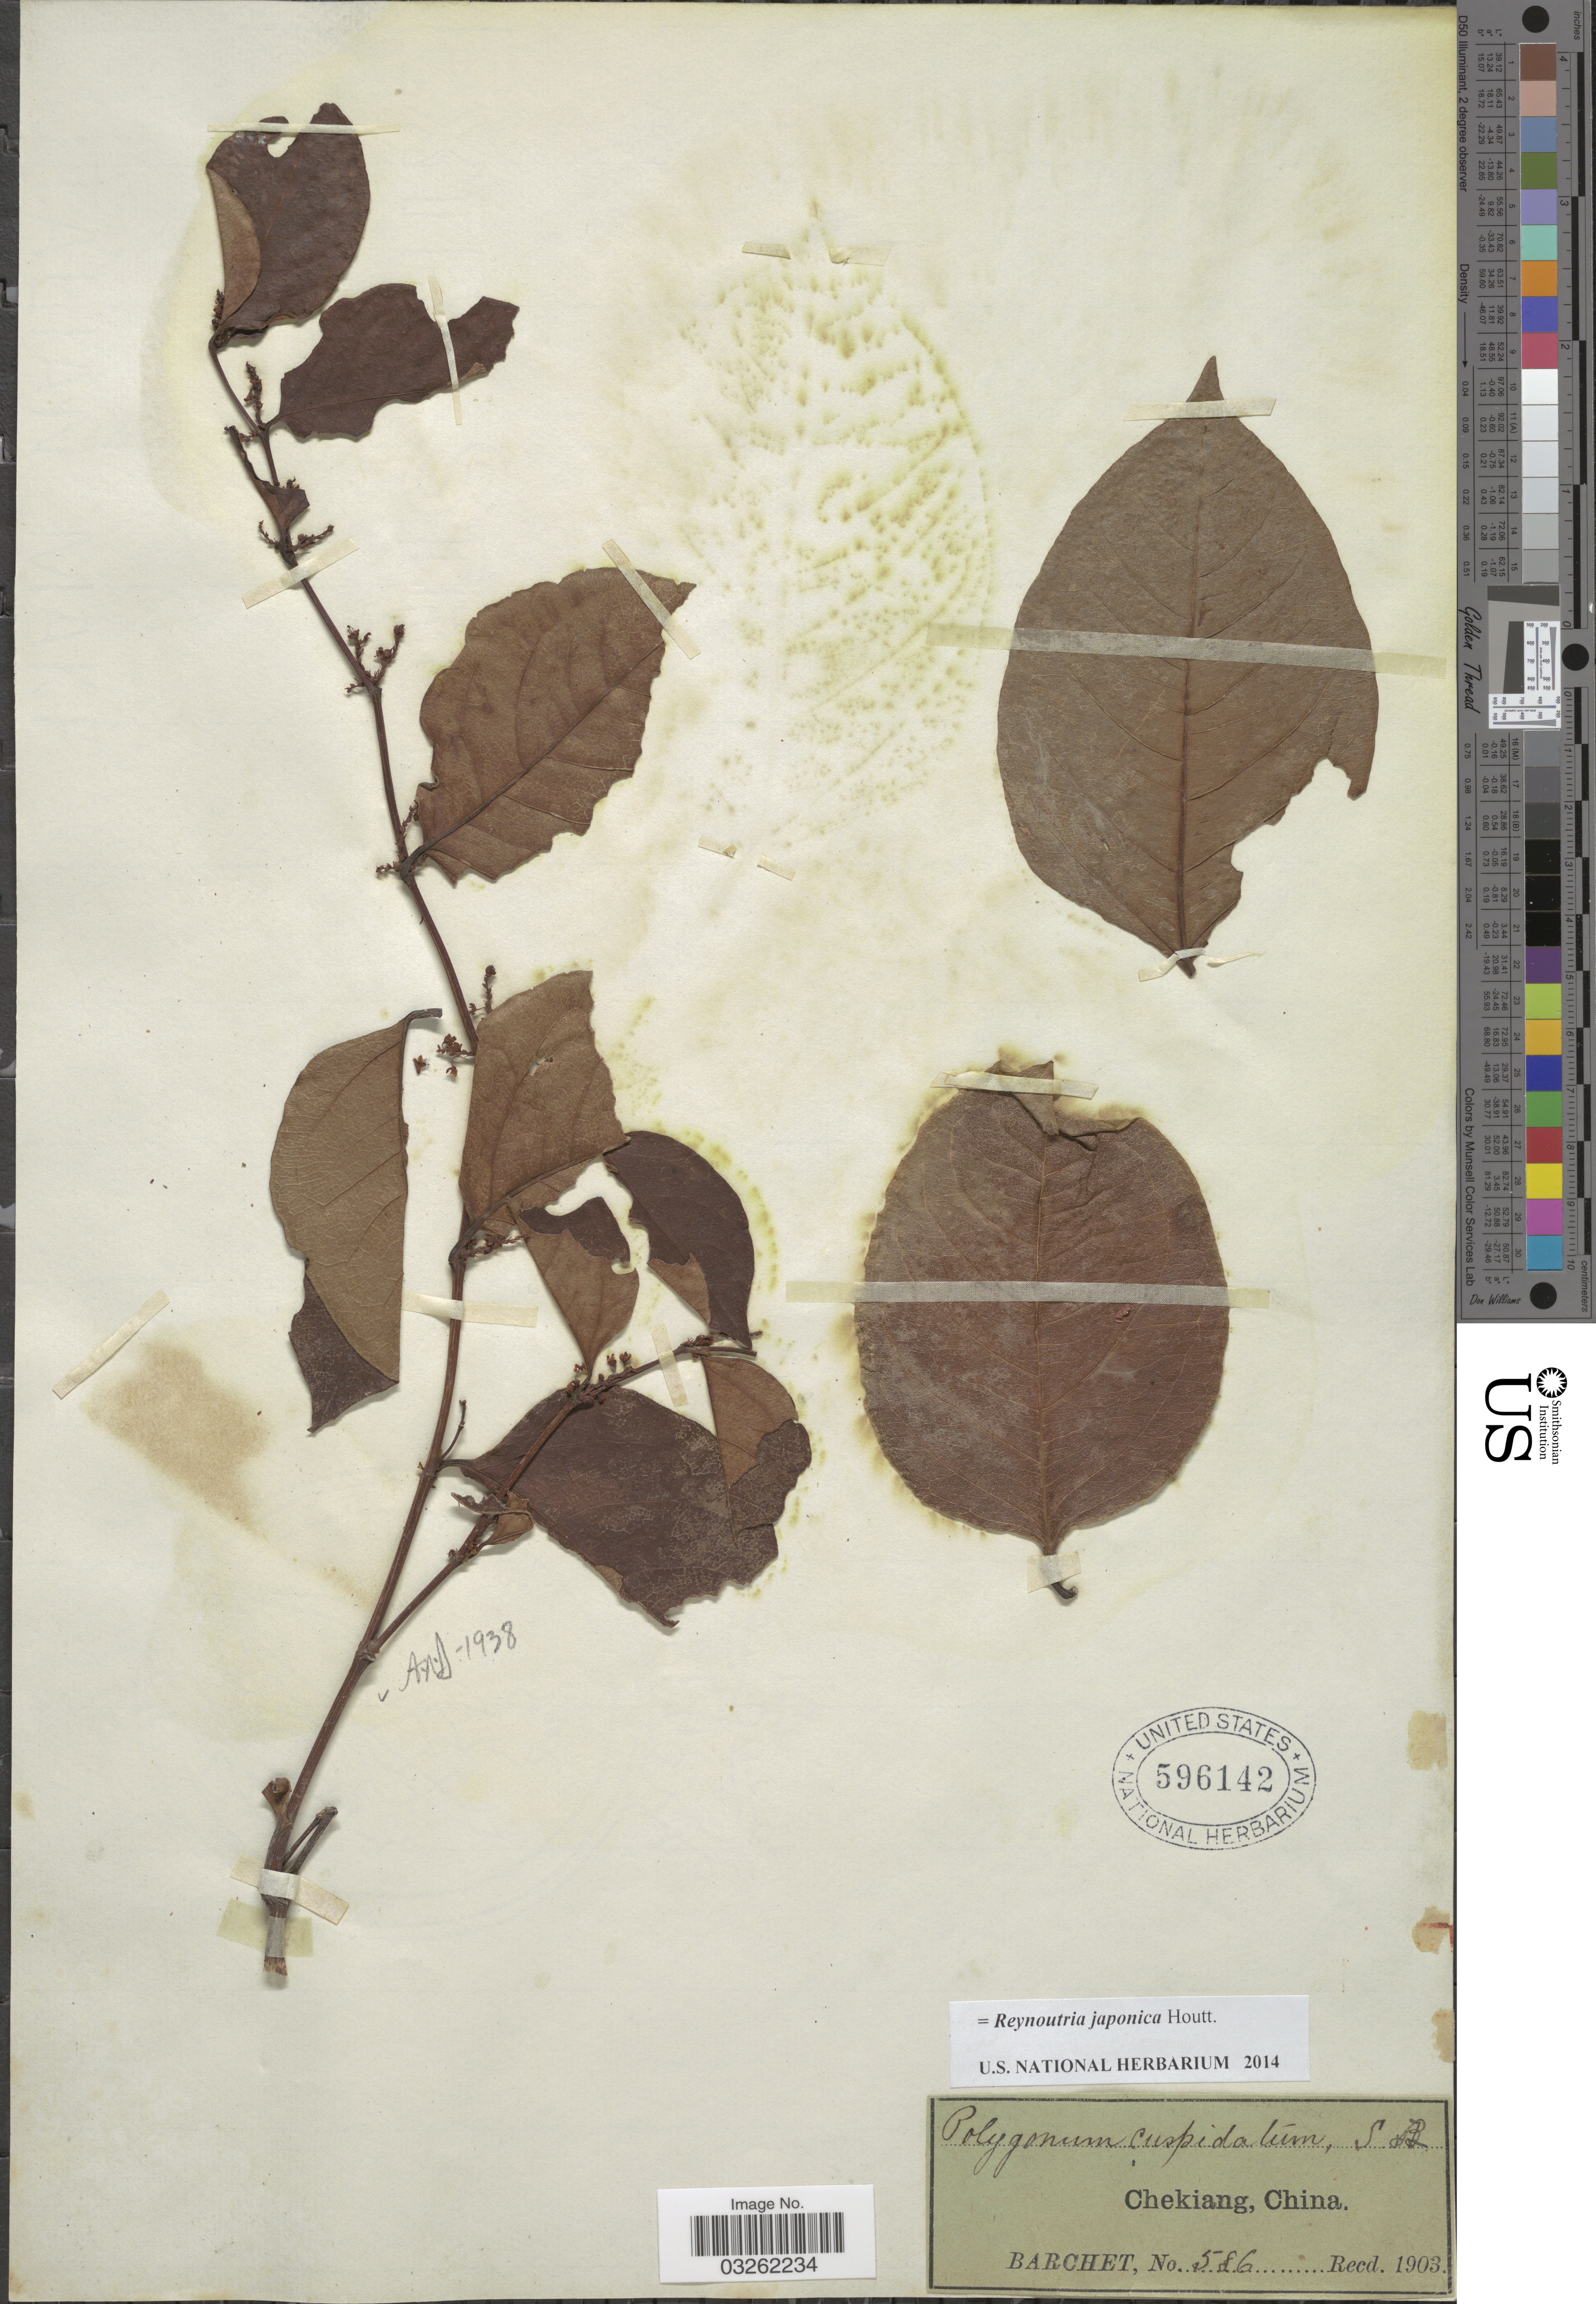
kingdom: Plantae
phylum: Tracheophyta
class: Magnoliopsida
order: Caryophyllales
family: Polygonaceae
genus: Reynoutria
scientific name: Reynoutria japonica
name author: Houtt.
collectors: Barchet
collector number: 586*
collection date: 1903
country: China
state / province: Zhejiang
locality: Chekiang.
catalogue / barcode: US 596142